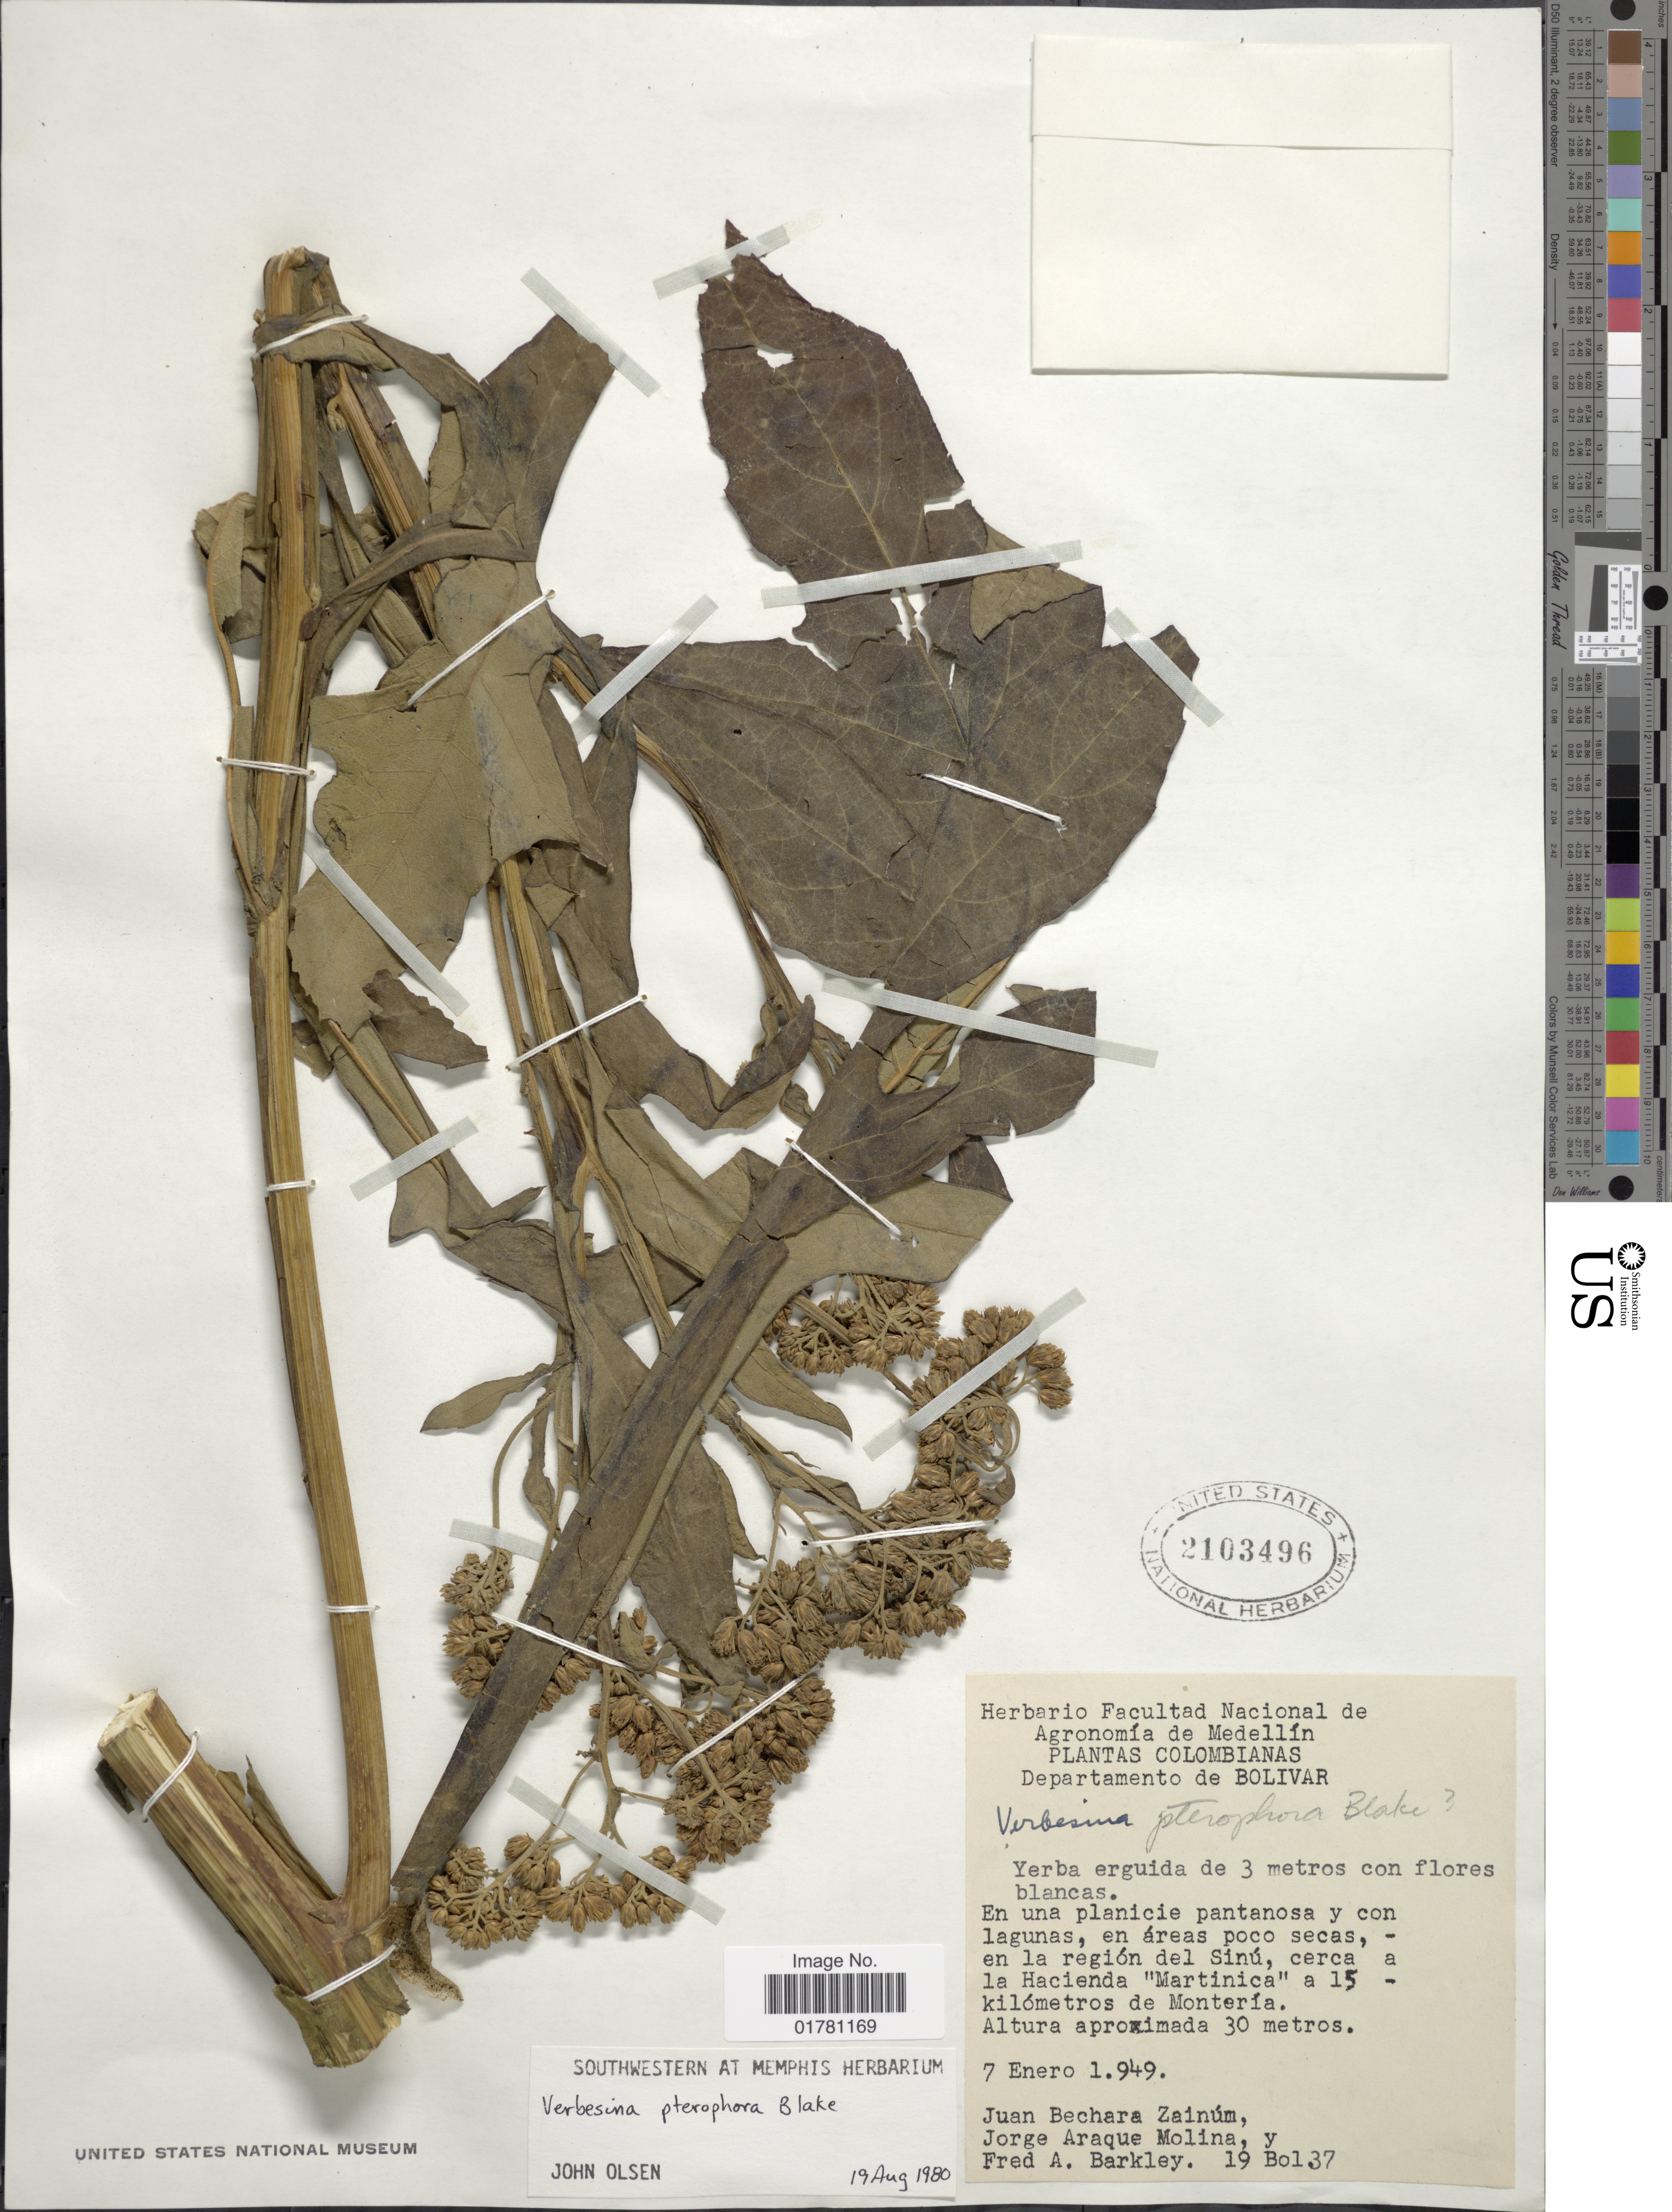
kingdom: Plantae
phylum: Tracheophyta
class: Magnoliopsida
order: Asterales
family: Asteraceae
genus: Verbesina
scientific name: Verbesina pterophora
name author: S.F. Blake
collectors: J. Zainúm, J. Araque Molina & F. A. Barkley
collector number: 19 Bo137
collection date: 1949-01-07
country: Colombia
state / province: Bolívar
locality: Departamento de Bolivar, en la región del Sinú, cerca a la Hacienda 'Martinica' a 15 - kilometeros de Montería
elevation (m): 30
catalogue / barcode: US 2103496